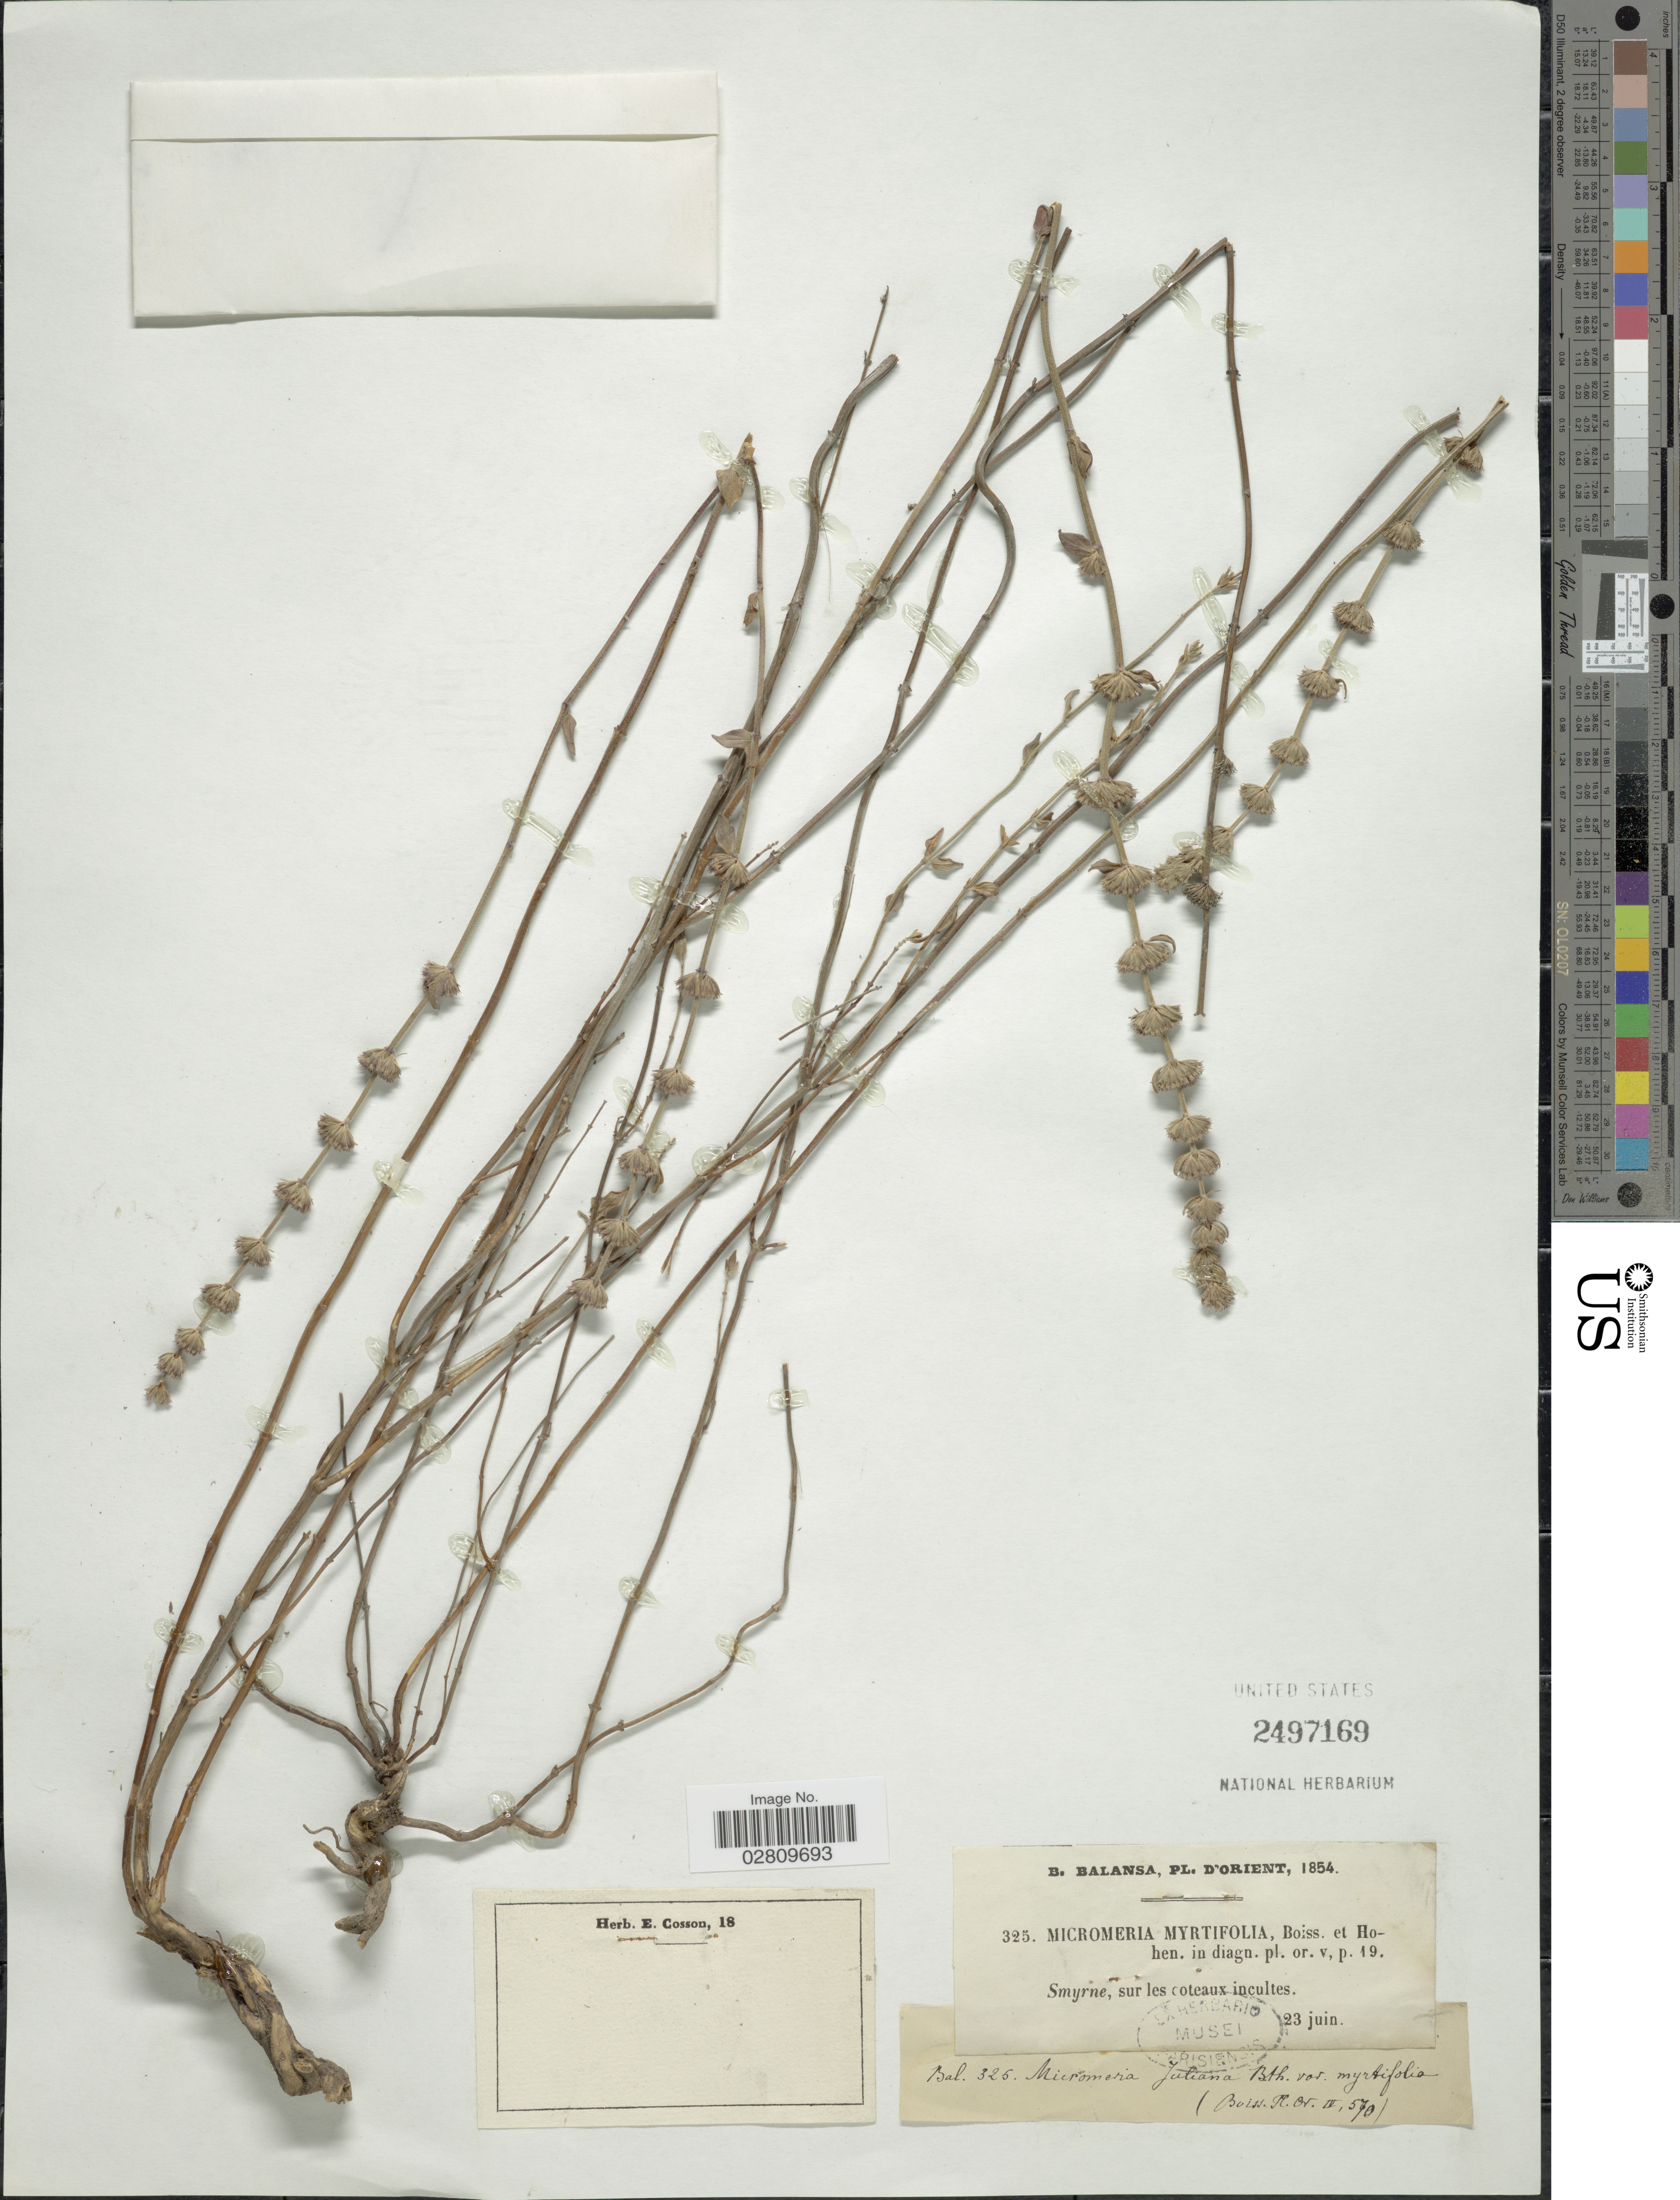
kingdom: Plantae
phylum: Tracheophyta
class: Magnoliopsida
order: Lamiales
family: Lamiaceae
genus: Micromeria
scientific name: Micromeria myrtifolia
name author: Boiss. & Hohen.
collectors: B. Balansa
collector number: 325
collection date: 1854-06-23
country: Turkey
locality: Orient. Smyrne, sur les coteaux incultes.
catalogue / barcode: US 2497169